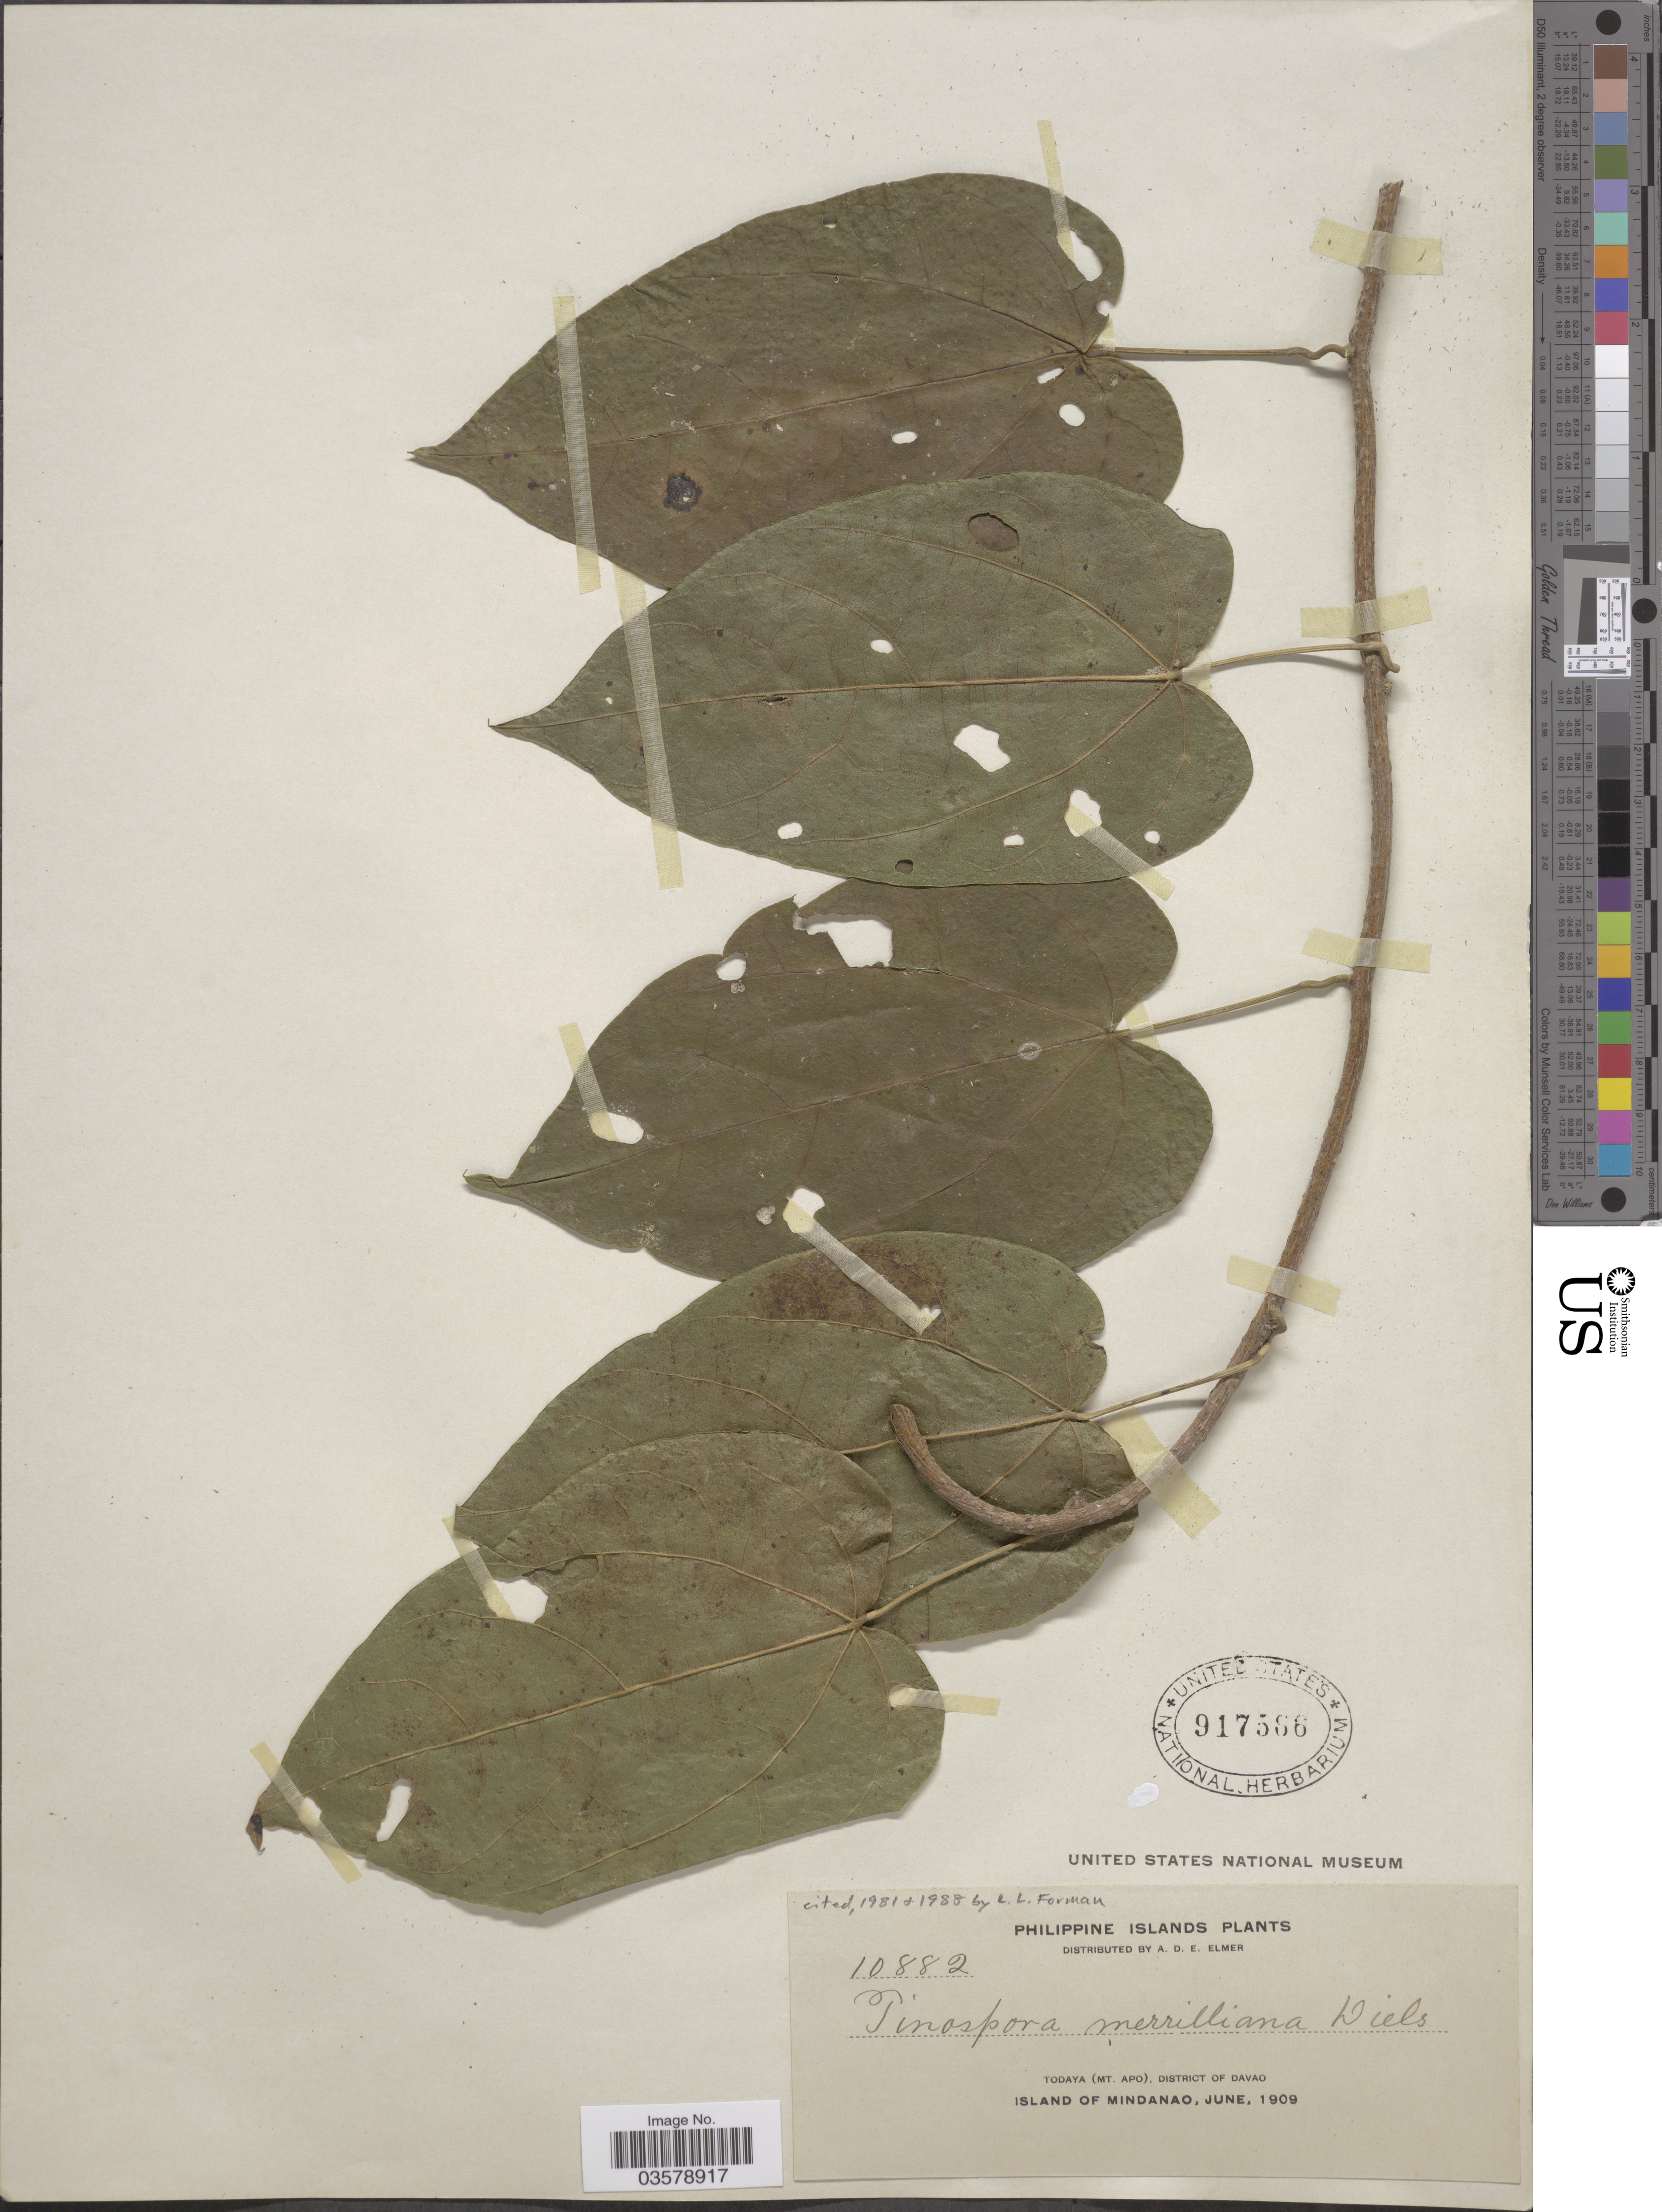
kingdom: Plantae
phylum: Tracheophyta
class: Magnoliopsida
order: Ranunculales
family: Menispermaceae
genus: Tinospora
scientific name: Tinospora merrilliana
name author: Diels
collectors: A. D. E. Elmer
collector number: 10882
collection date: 1909-06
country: Philippines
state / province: Davao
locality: Philippine Islands. Todaya (Mt. Apo), District of Davao, Island of Mindanao.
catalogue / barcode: US 917586